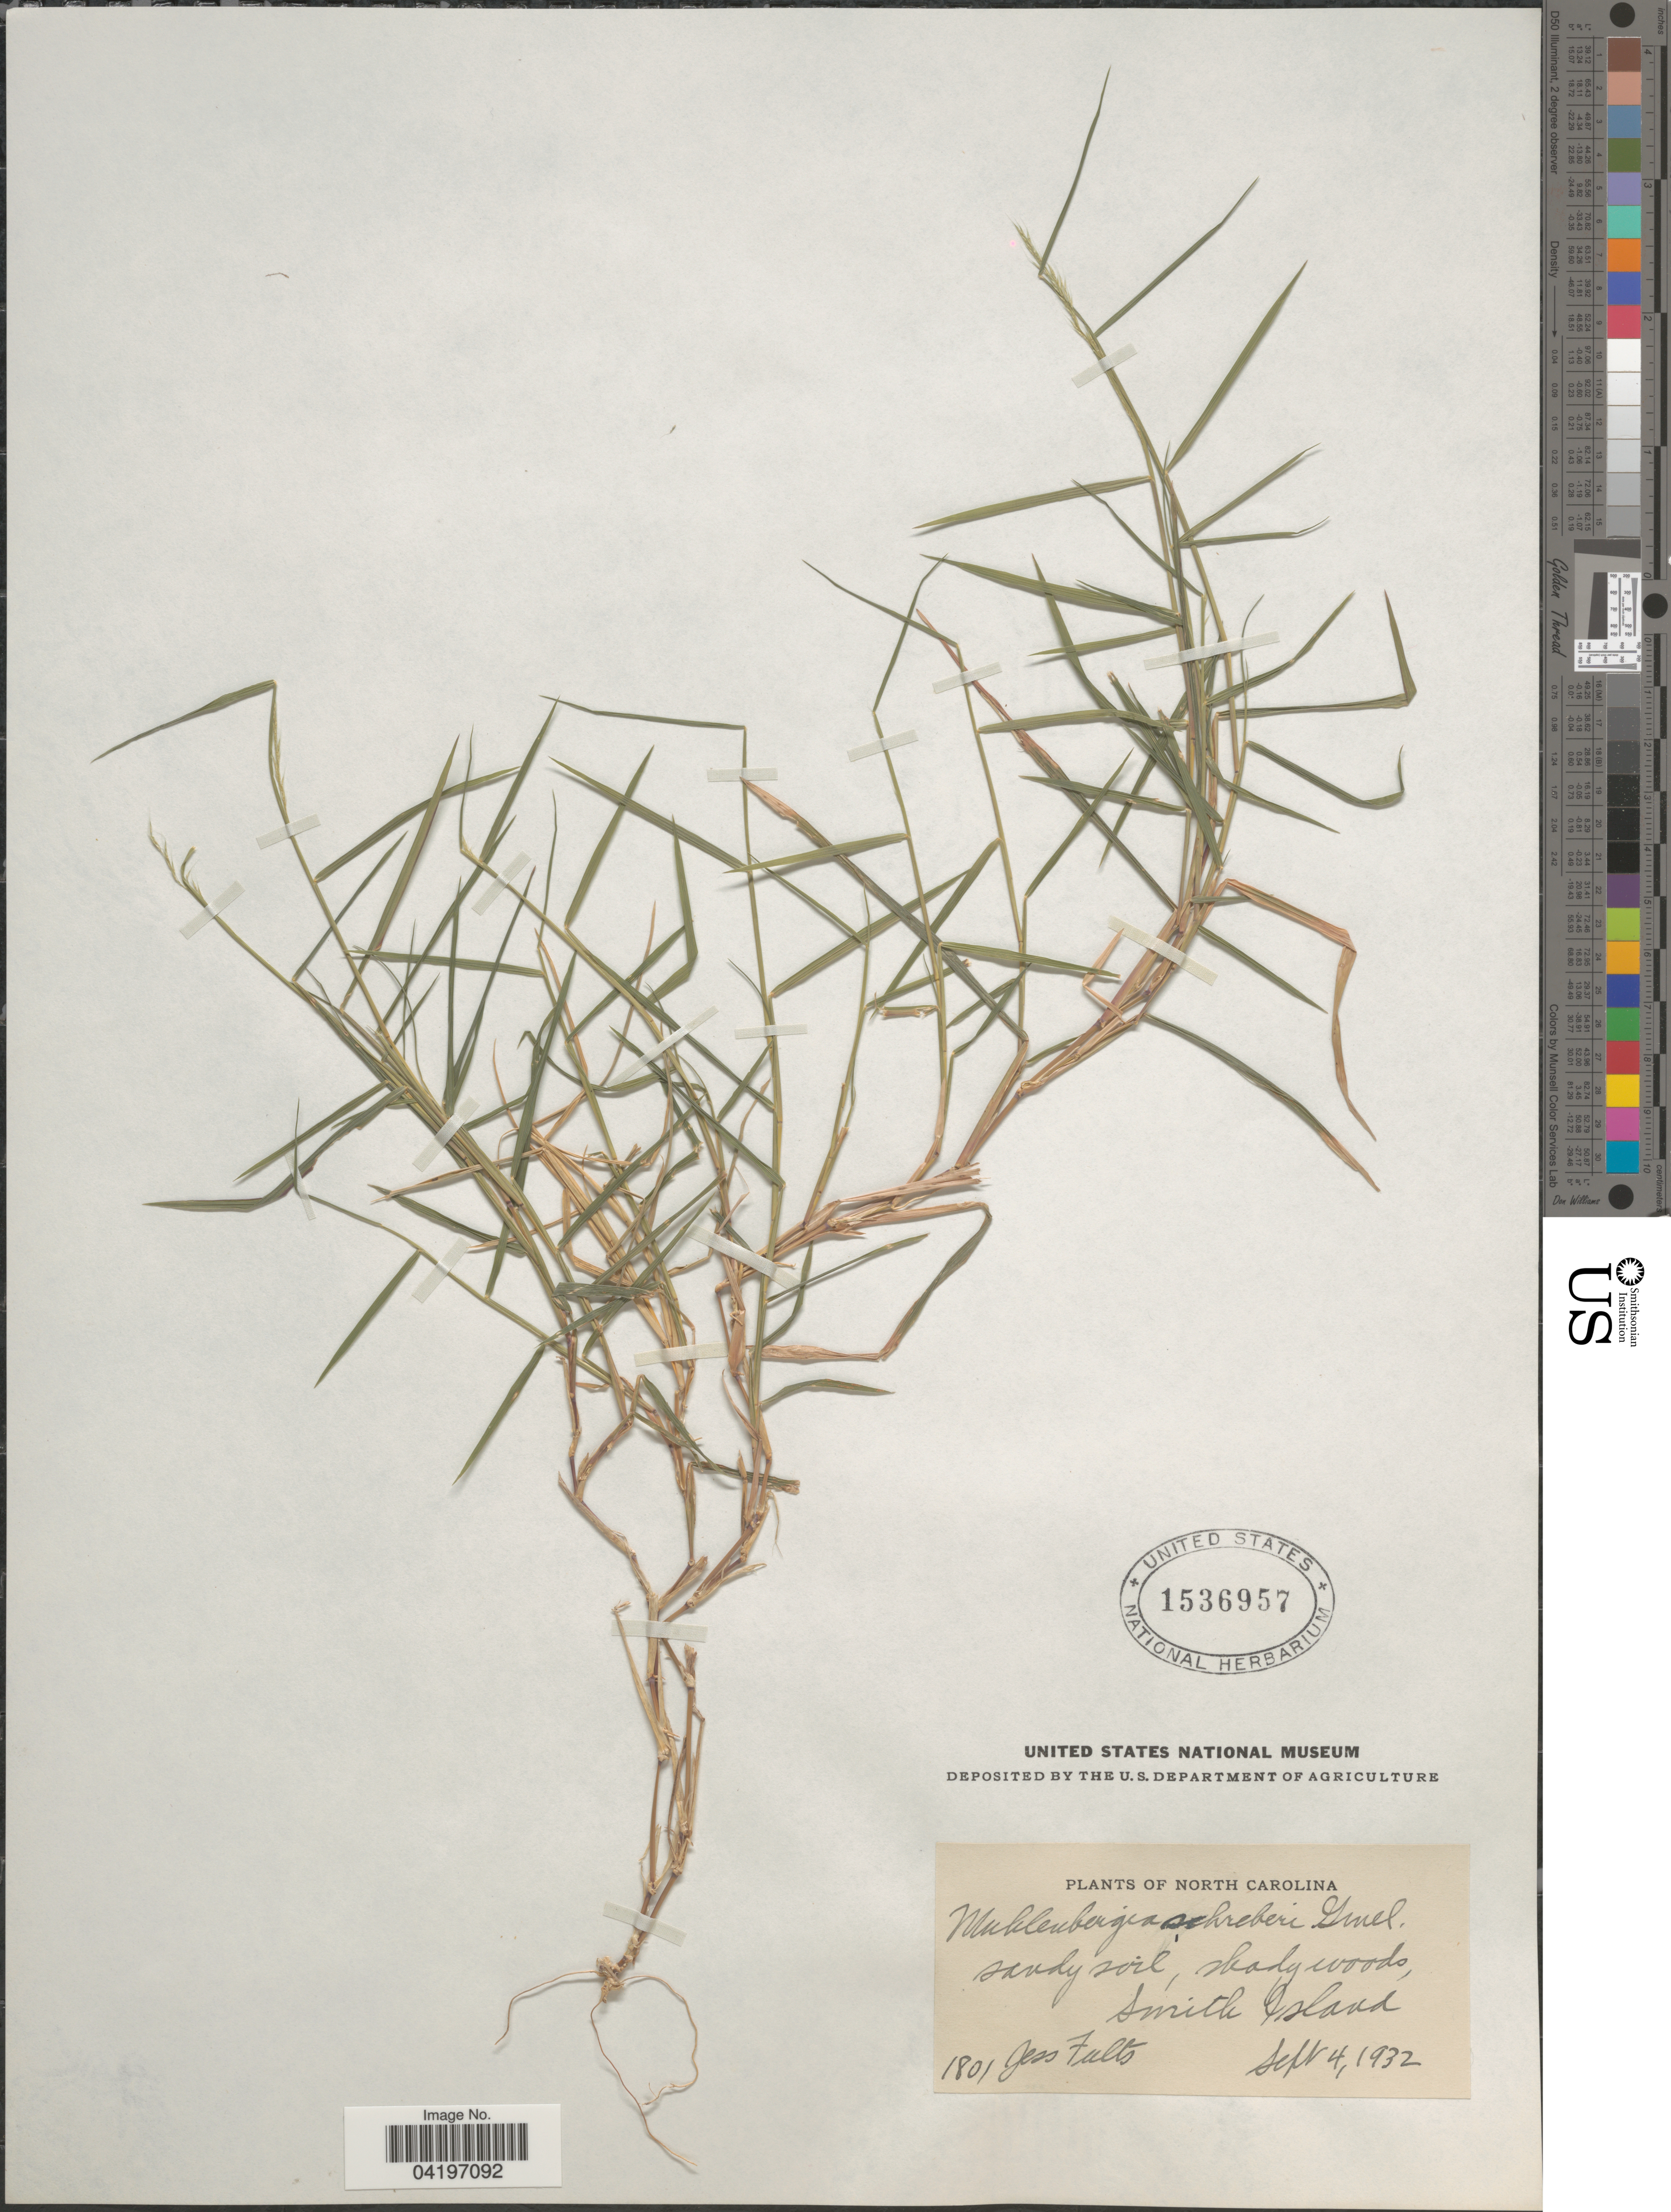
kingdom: Plantae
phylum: Tracheophyta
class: Liliopsida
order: Poales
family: Poaceae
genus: Muhlenbergia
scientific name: Muhlenbergia schreberi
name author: J.F. Gmel.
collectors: J. Fults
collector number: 1801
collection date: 1932-09-04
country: United States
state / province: North Carolina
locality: Smith Island.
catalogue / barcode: US 1536957